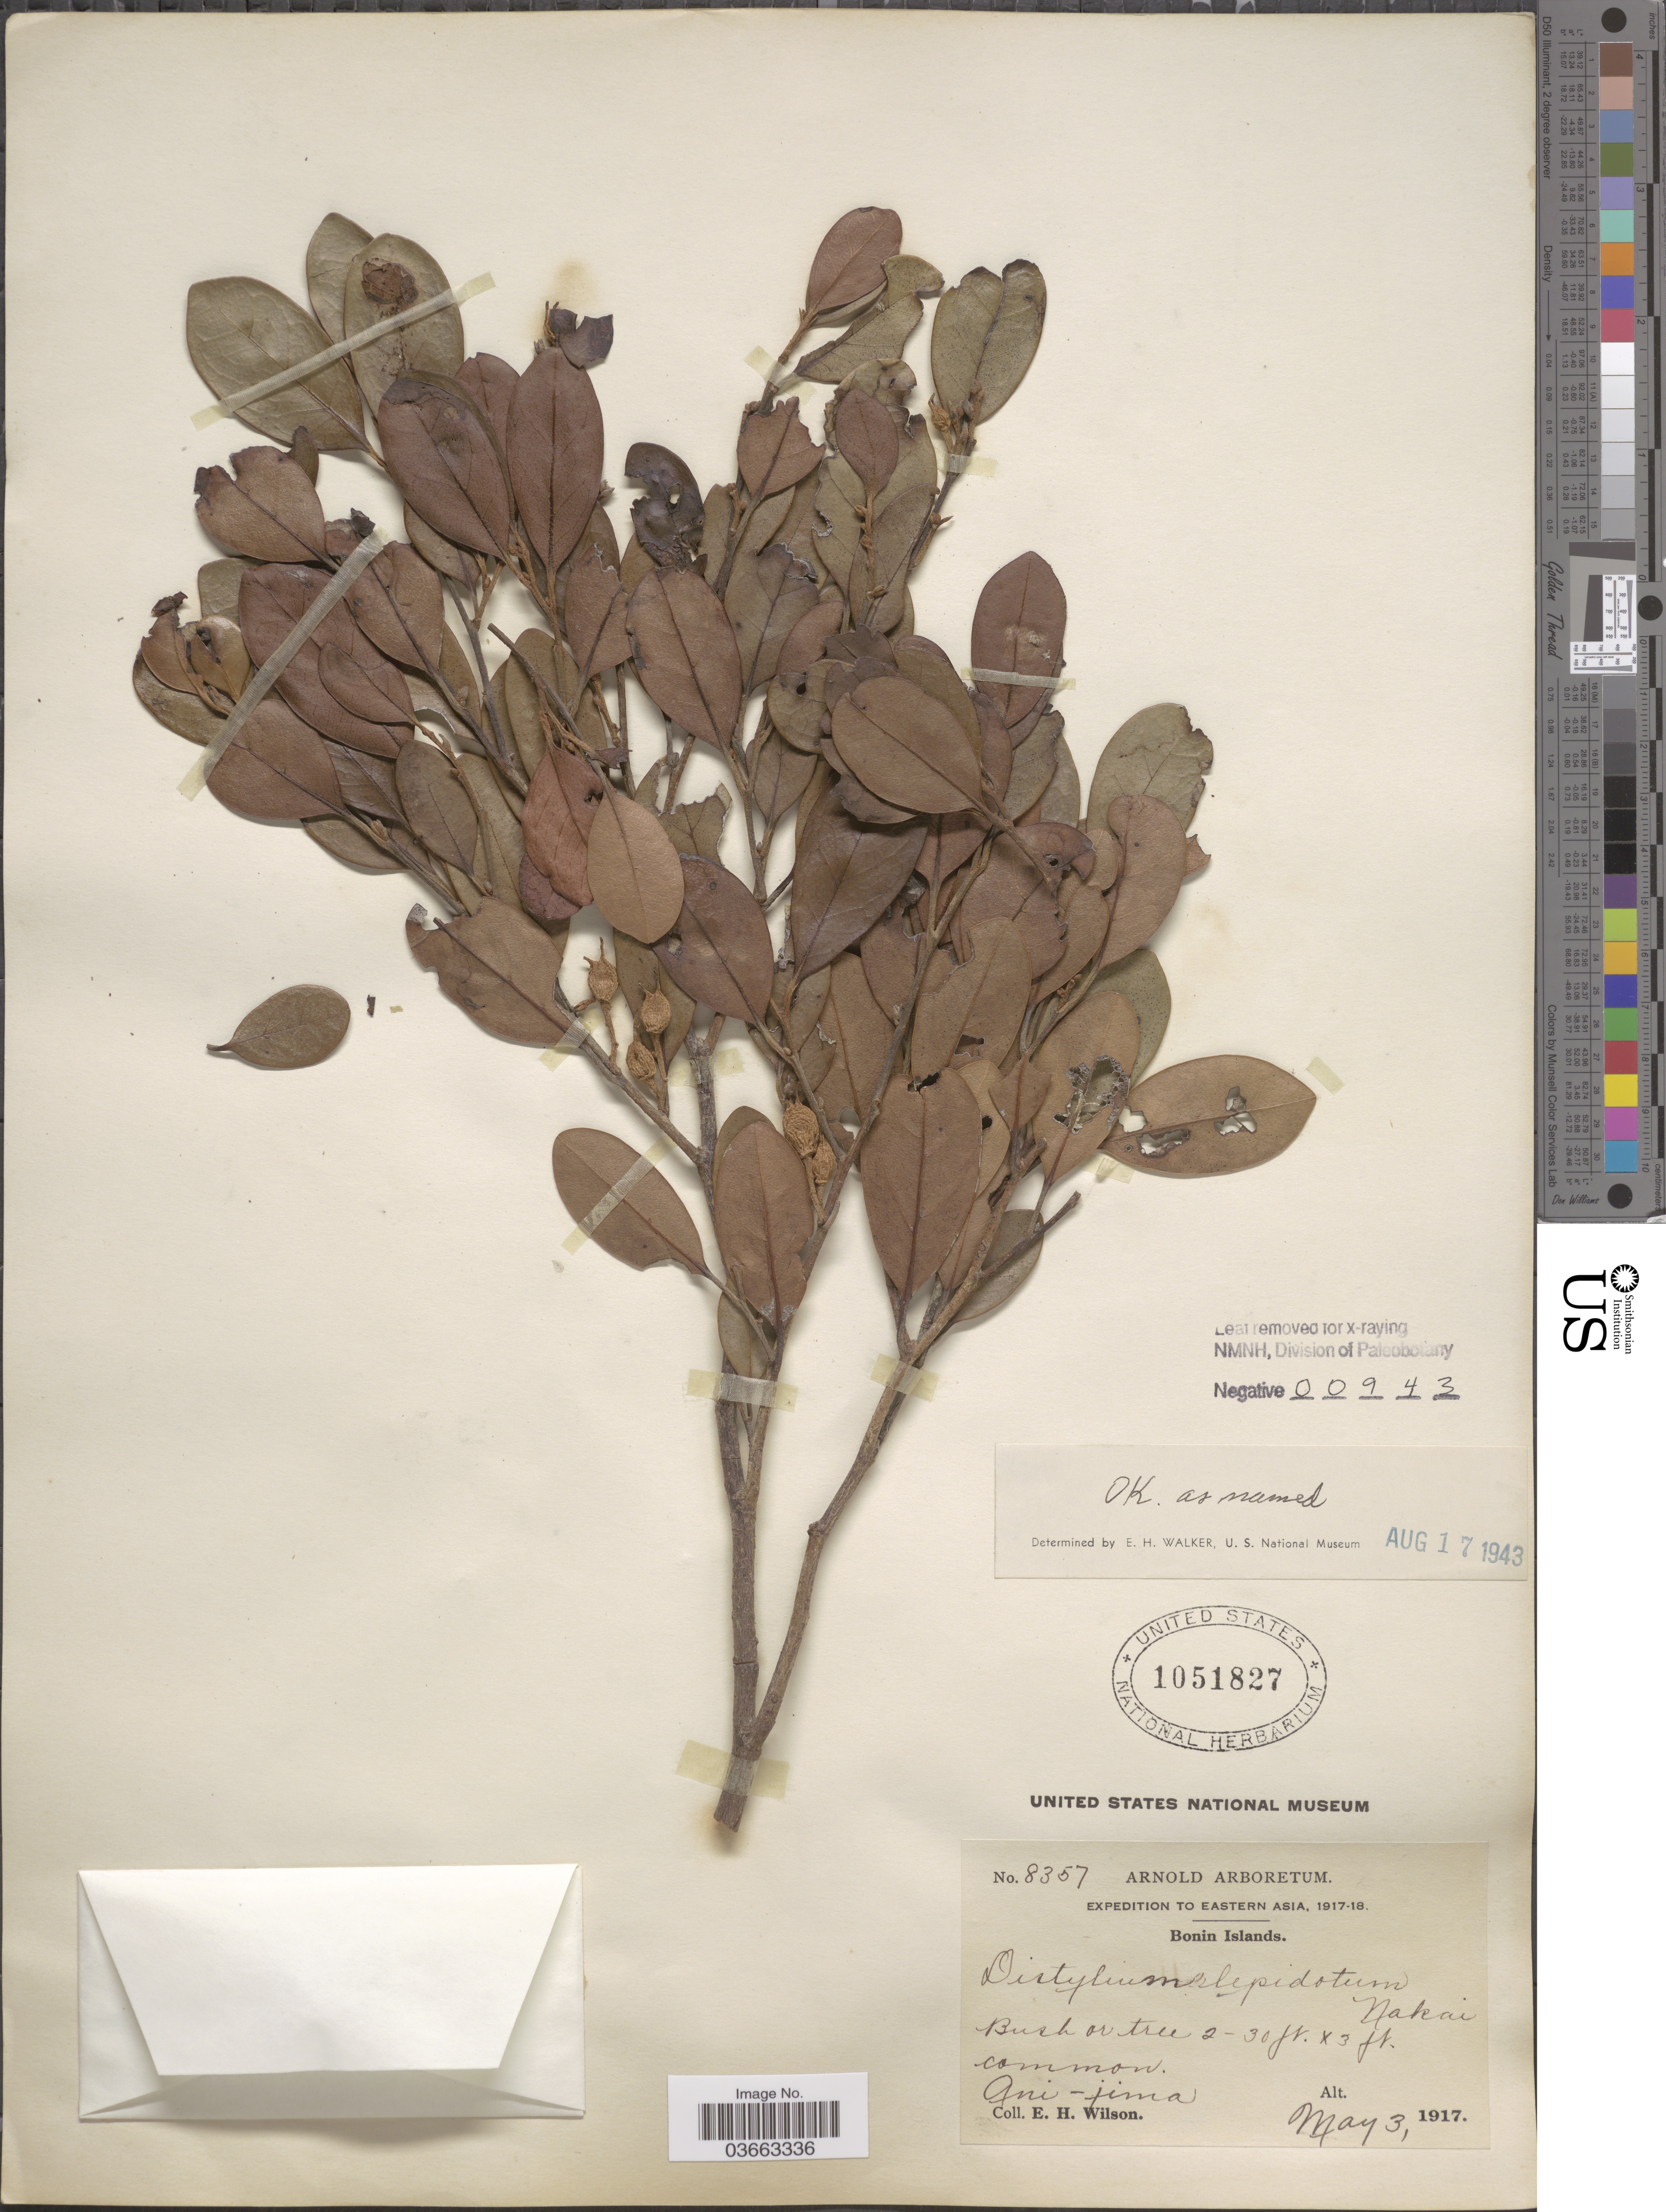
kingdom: Plantae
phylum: Tracheophyta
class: Magnoliopsida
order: Saxifragales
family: Hamamelidaceae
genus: Distylium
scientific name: Distylium lepidotum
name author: Nakai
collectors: E. Wilson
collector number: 8357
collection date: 1917-05-03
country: Japan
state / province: Tokyo, Federal City of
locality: Eastern Asia. Bonin Islands. Ani-jima.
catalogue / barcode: US 1051827